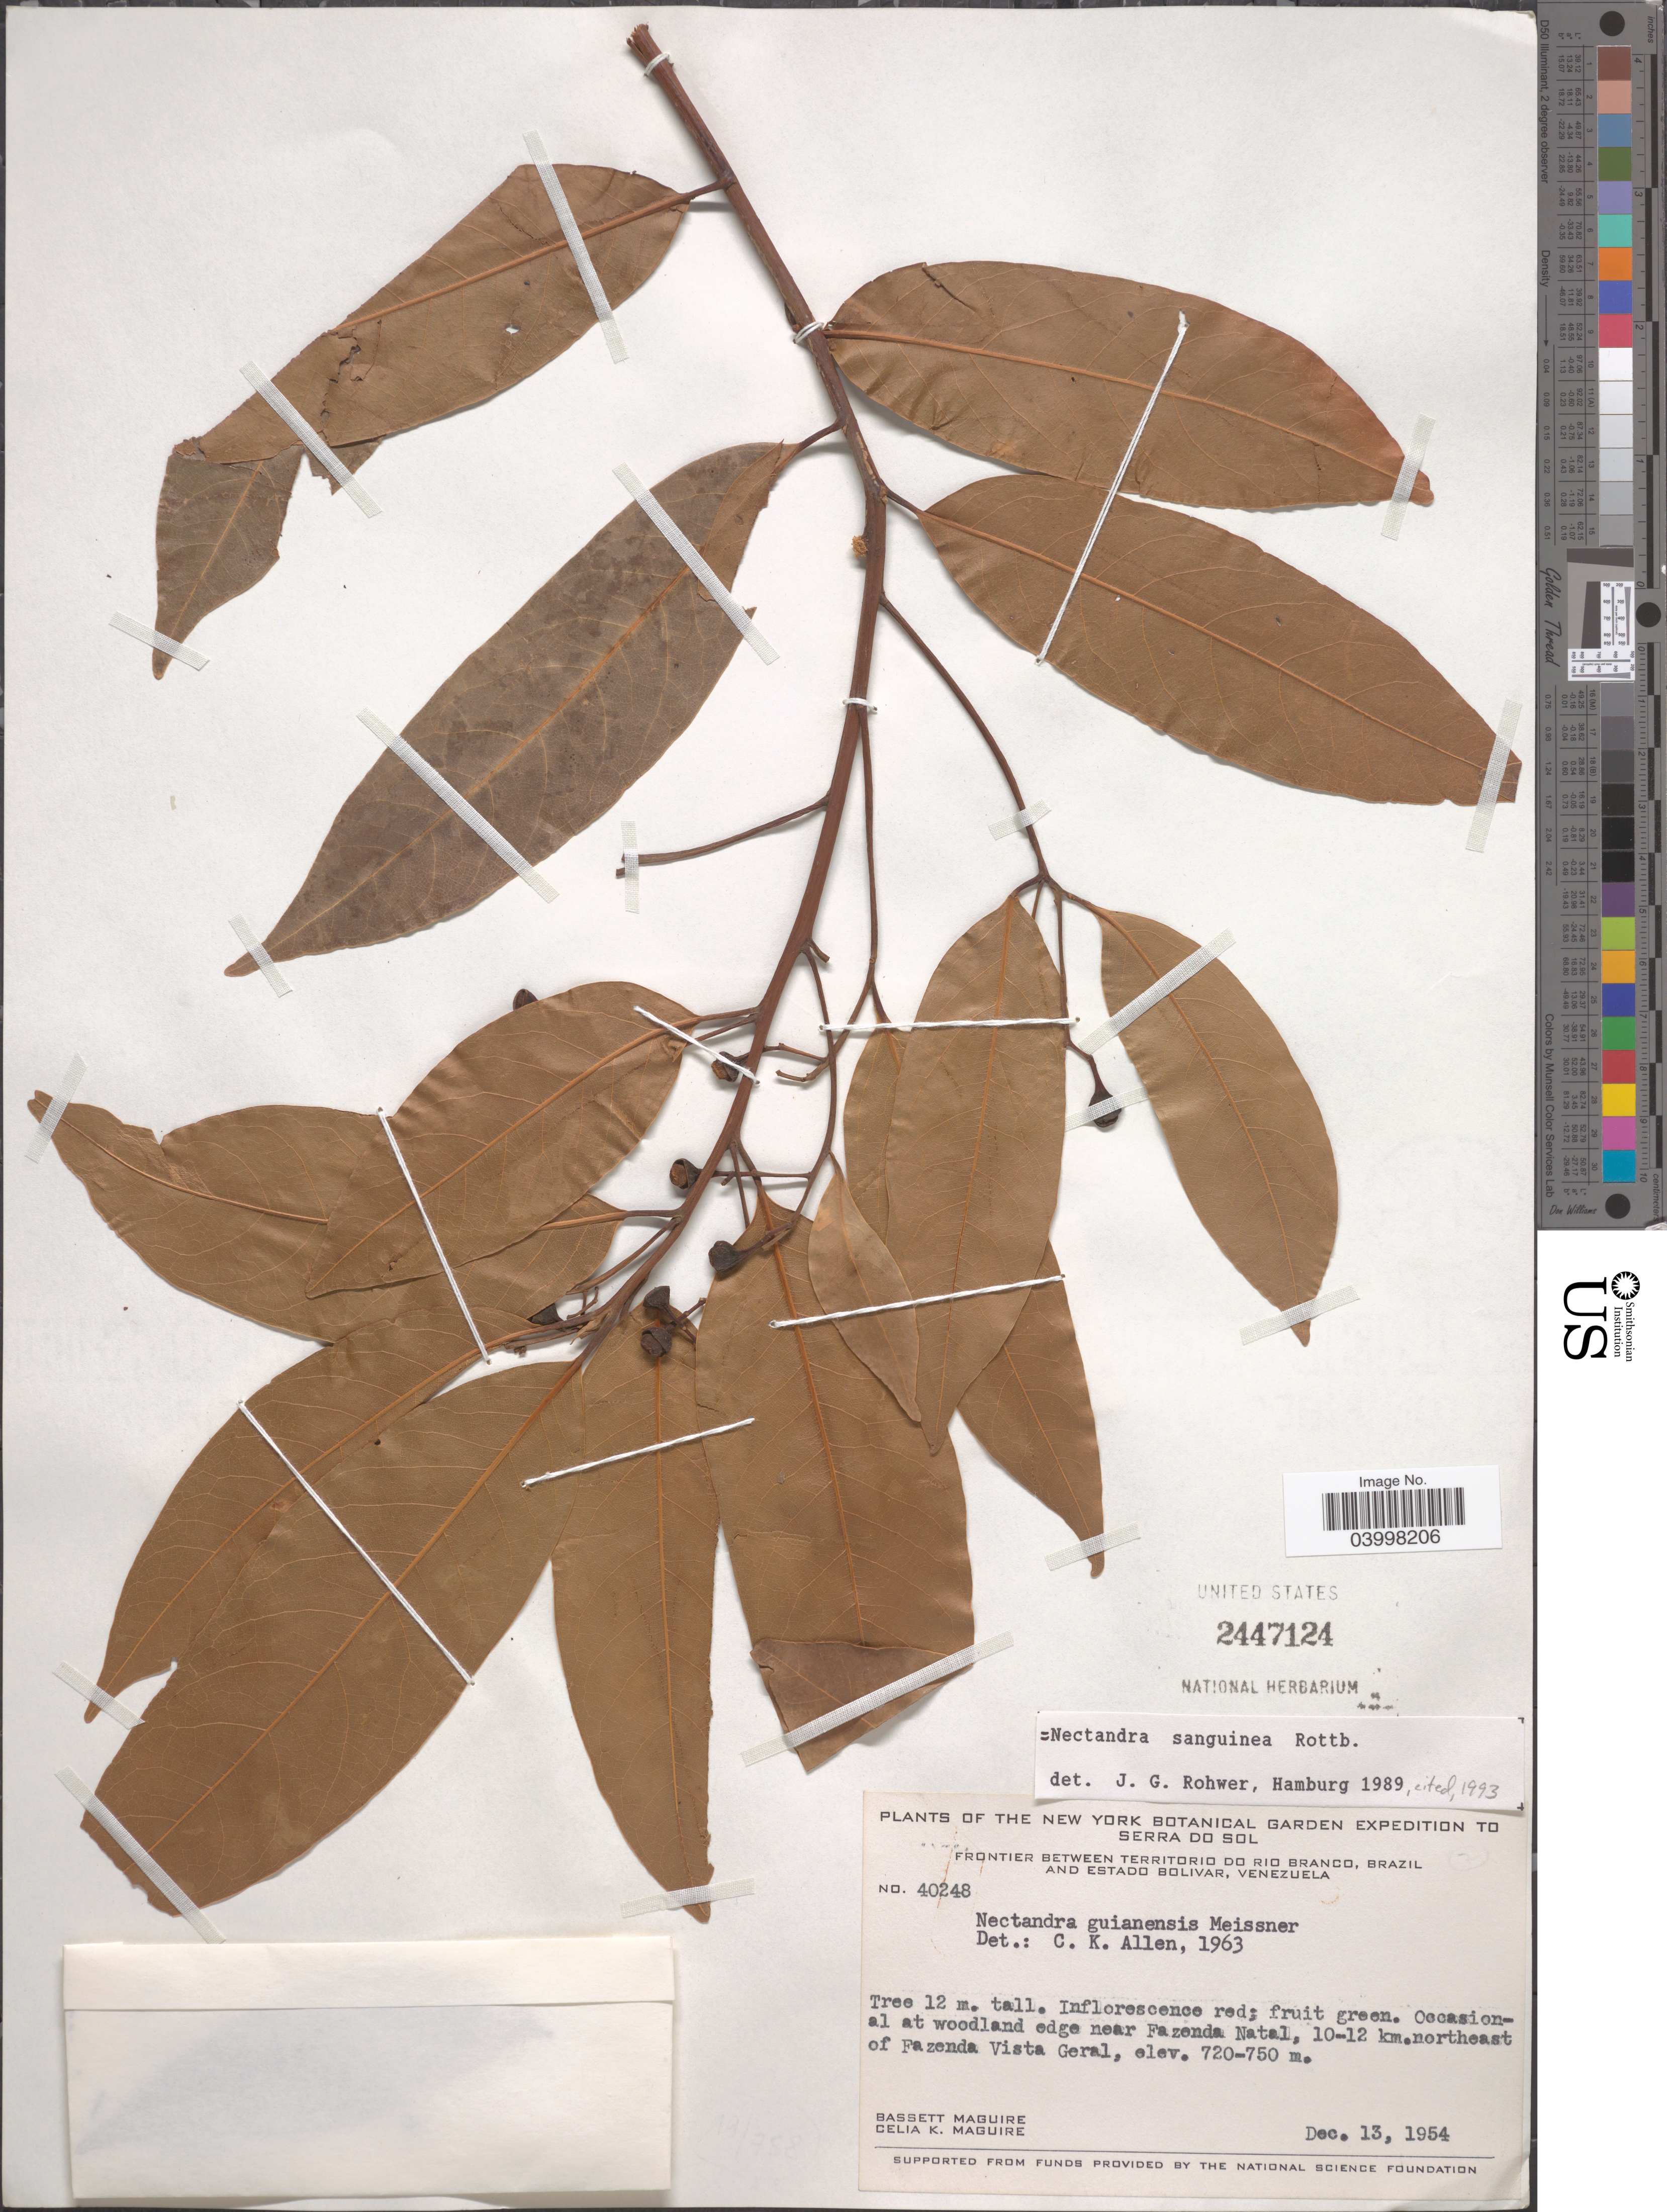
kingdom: Plantae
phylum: Tracheophyta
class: Magnoliopsida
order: Laurales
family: Lauraceae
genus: Nectandra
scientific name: Nectandra sanguinea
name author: Rottb.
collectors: B. Maguire & C. K. Maguire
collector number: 40248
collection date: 1954-12-13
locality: Serra do Sol. Frontier between Territorio do Rio Branco, Brazil and Estado Bolivar, Venezuela. At woodland edge near Fazenda Natal, 10-12 km. northeast of Fazenda Vista Geral.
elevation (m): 720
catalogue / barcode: US 2447124